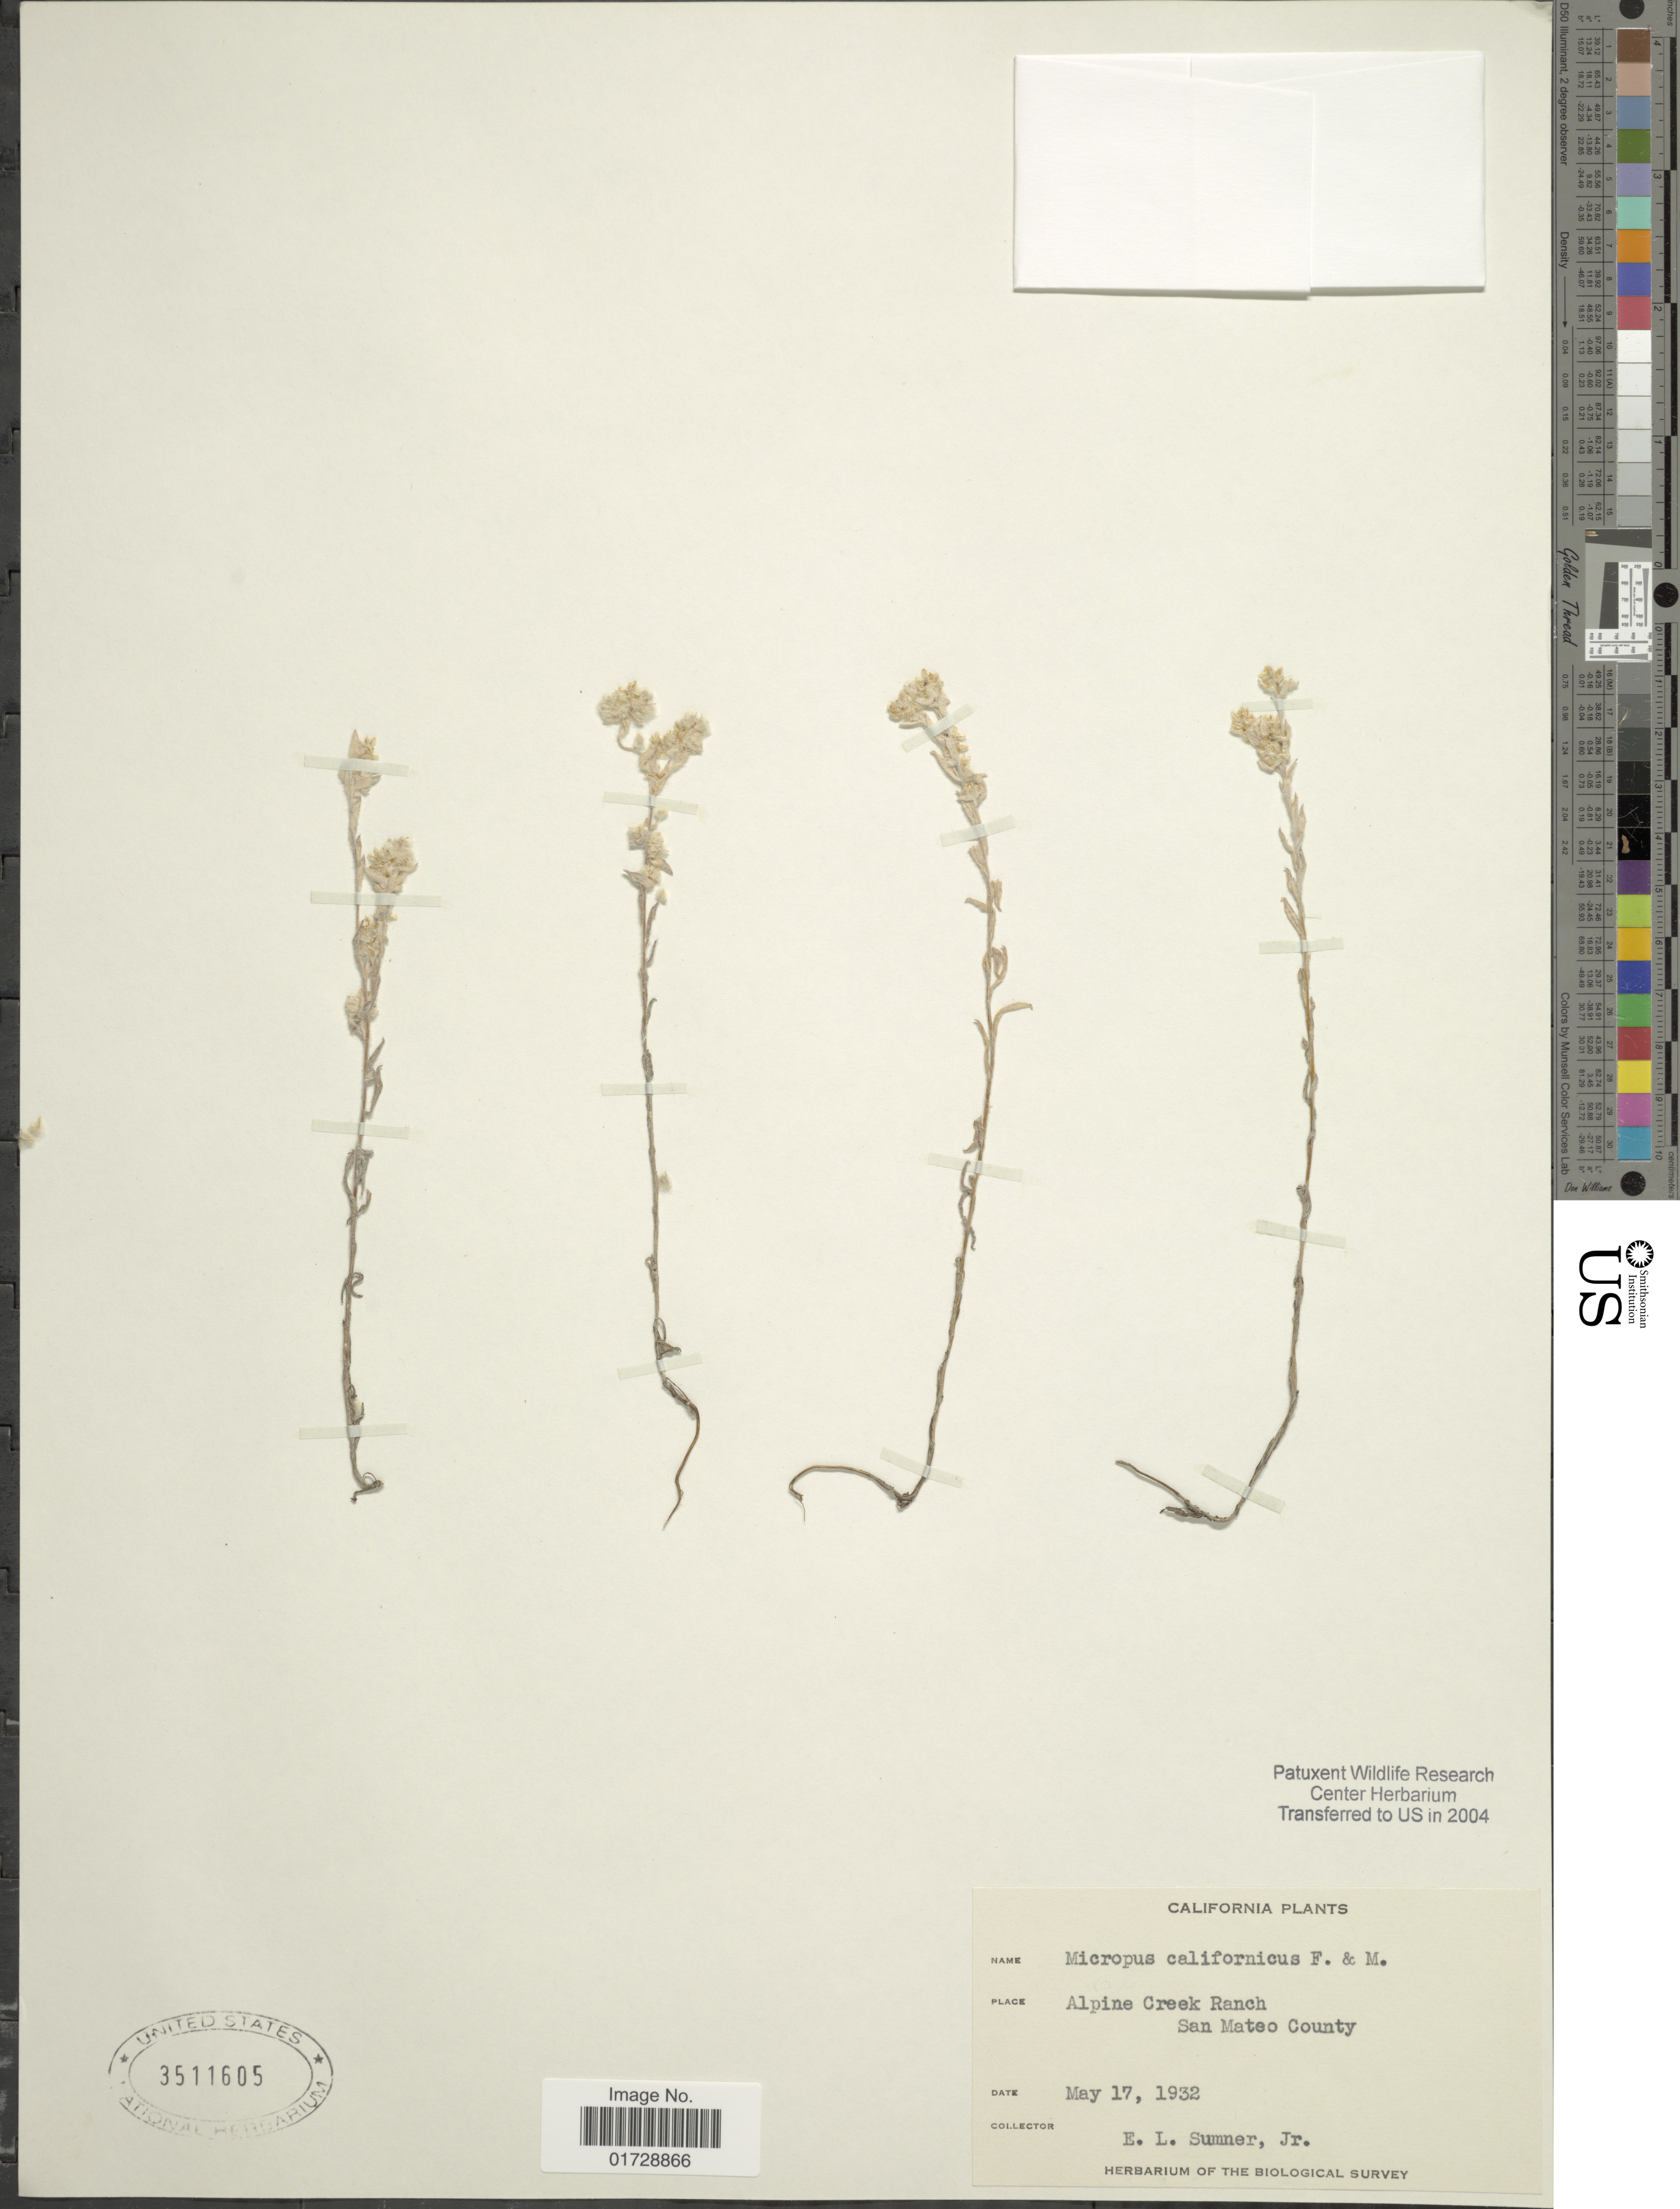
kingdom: Plantae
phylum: Tracheophyta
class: Magnoliopsida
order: Asterales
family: Asteraceae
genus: Micropus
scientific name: Micropus californicus var. californicus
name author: Fisch. & C.A. Mey.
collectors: E. Summer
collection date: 1932-05-17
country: United States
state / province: California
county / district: San Mateo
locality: Alpine Creek Ranch, San Mateo County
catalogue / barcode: US 3511605